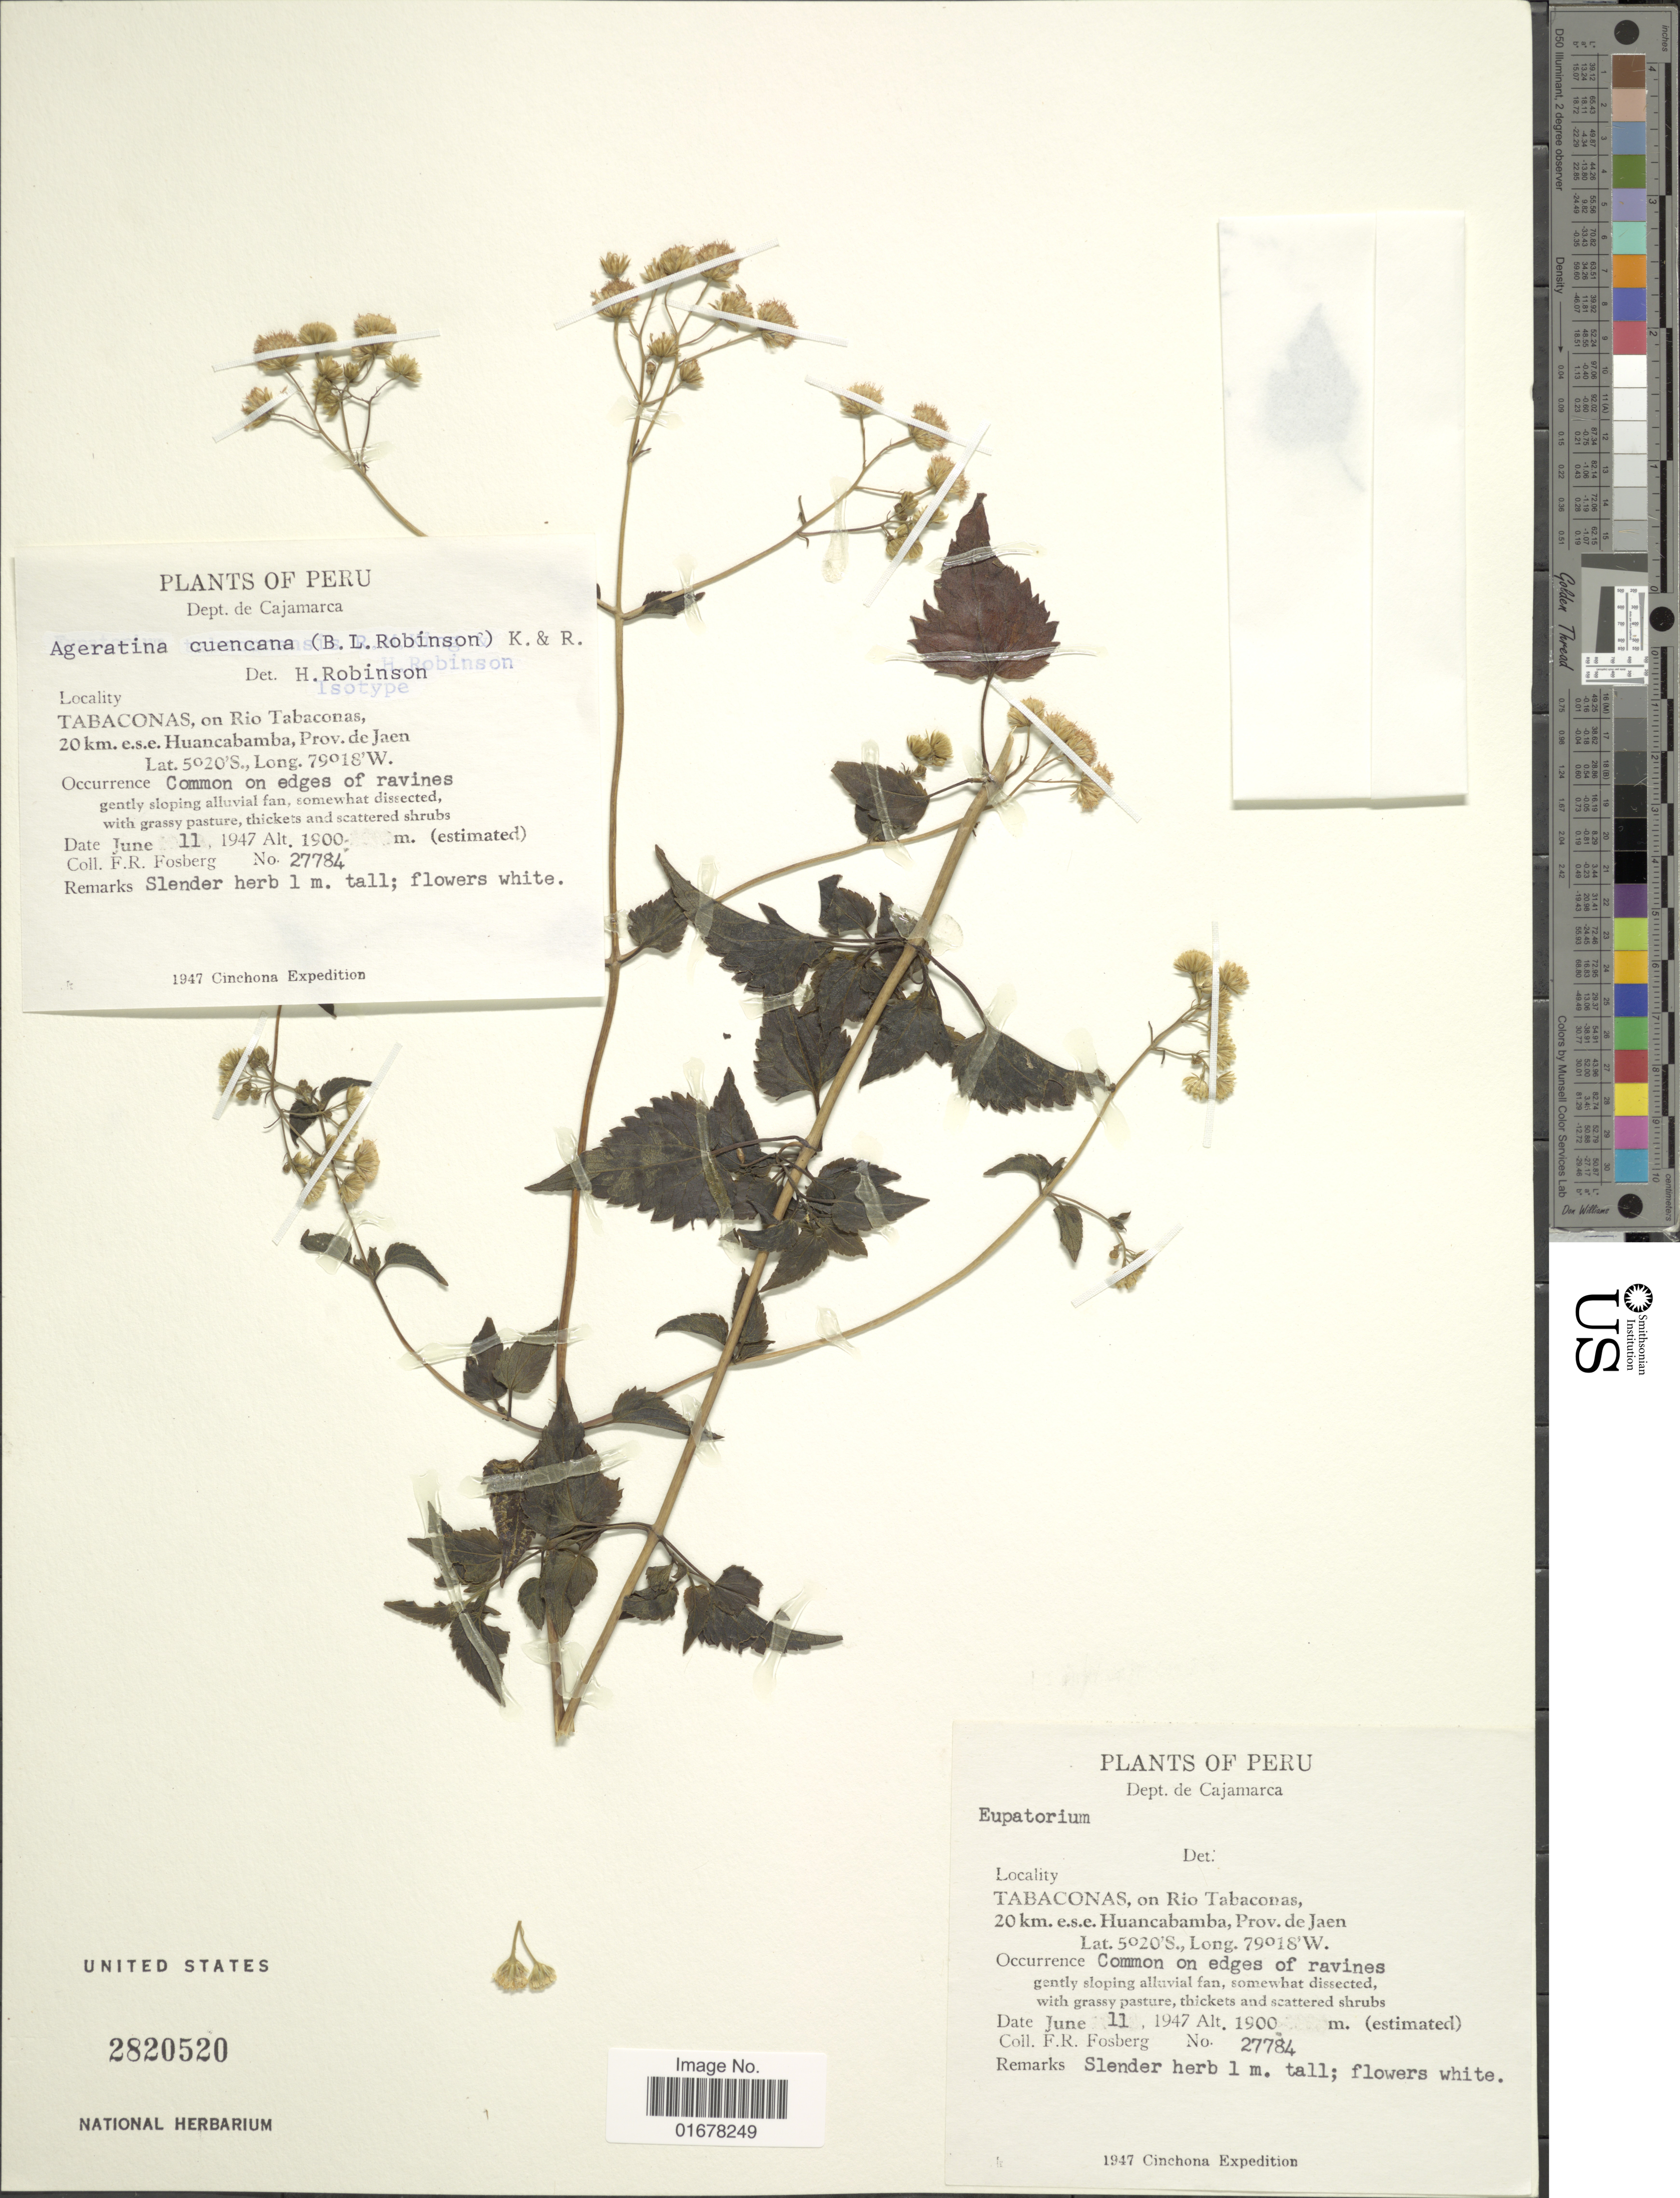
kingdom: Plantae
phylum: Tracheophyta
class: Magnoliopsida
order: Asterales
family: Asteraceae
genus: Ageratina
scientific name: Ageratina choricephaloides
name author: (B.L. Rob.) R.M. King & H. Rob.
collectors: F. R. Fosberg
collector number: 27784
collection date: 1947-06-11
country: Peru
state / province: Cajamarca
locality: Dept. de Cajamarca, Tabaconas, on Rop Tabacopas, 20 km e.s.e. Huancabamba, Prov. de Jaen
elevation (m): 1900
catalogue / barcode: US 2820520